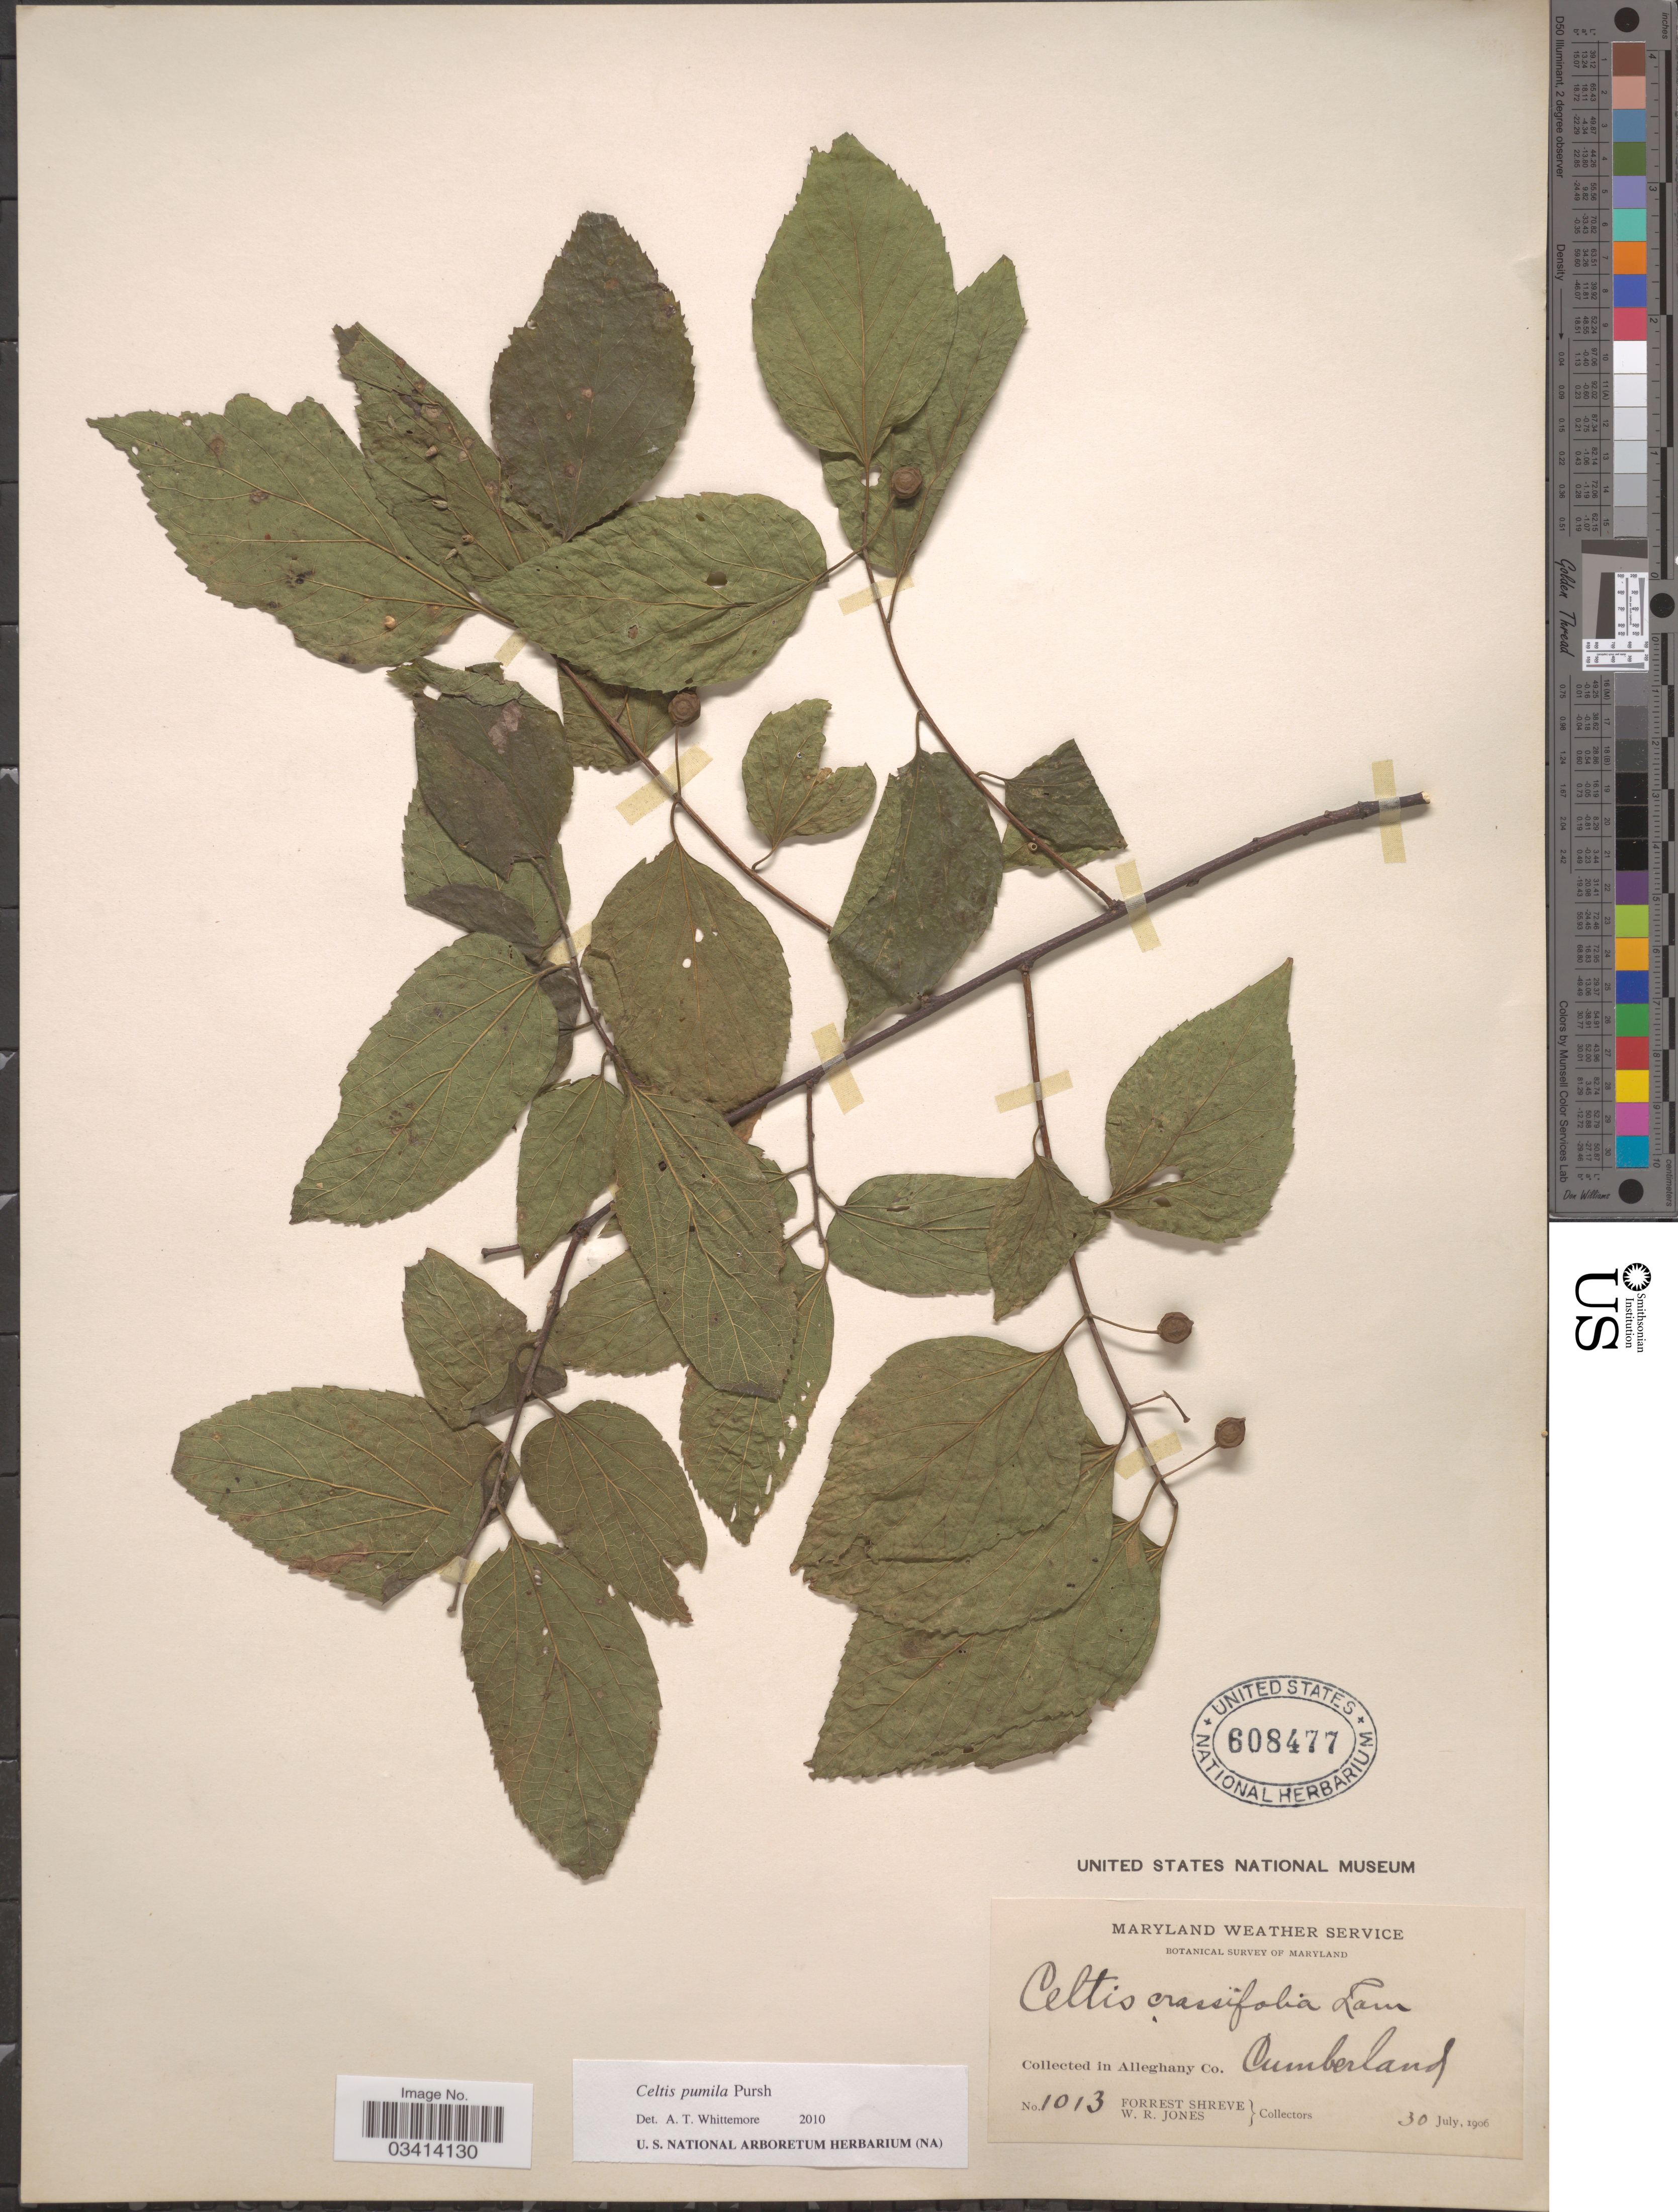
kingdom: Plantae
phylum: Tracheophyta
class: Magnoliopsida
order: Rosales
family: Cannabaceae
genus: Celtis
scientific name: Celtis pumila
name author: Pursh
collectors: F. Shreve & W. R. Jones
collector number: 1013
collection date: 1906-07-30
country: United States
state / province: Maryland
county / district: Allegany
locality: In Alleghany Co. Cumberland.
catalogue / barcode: US 608477